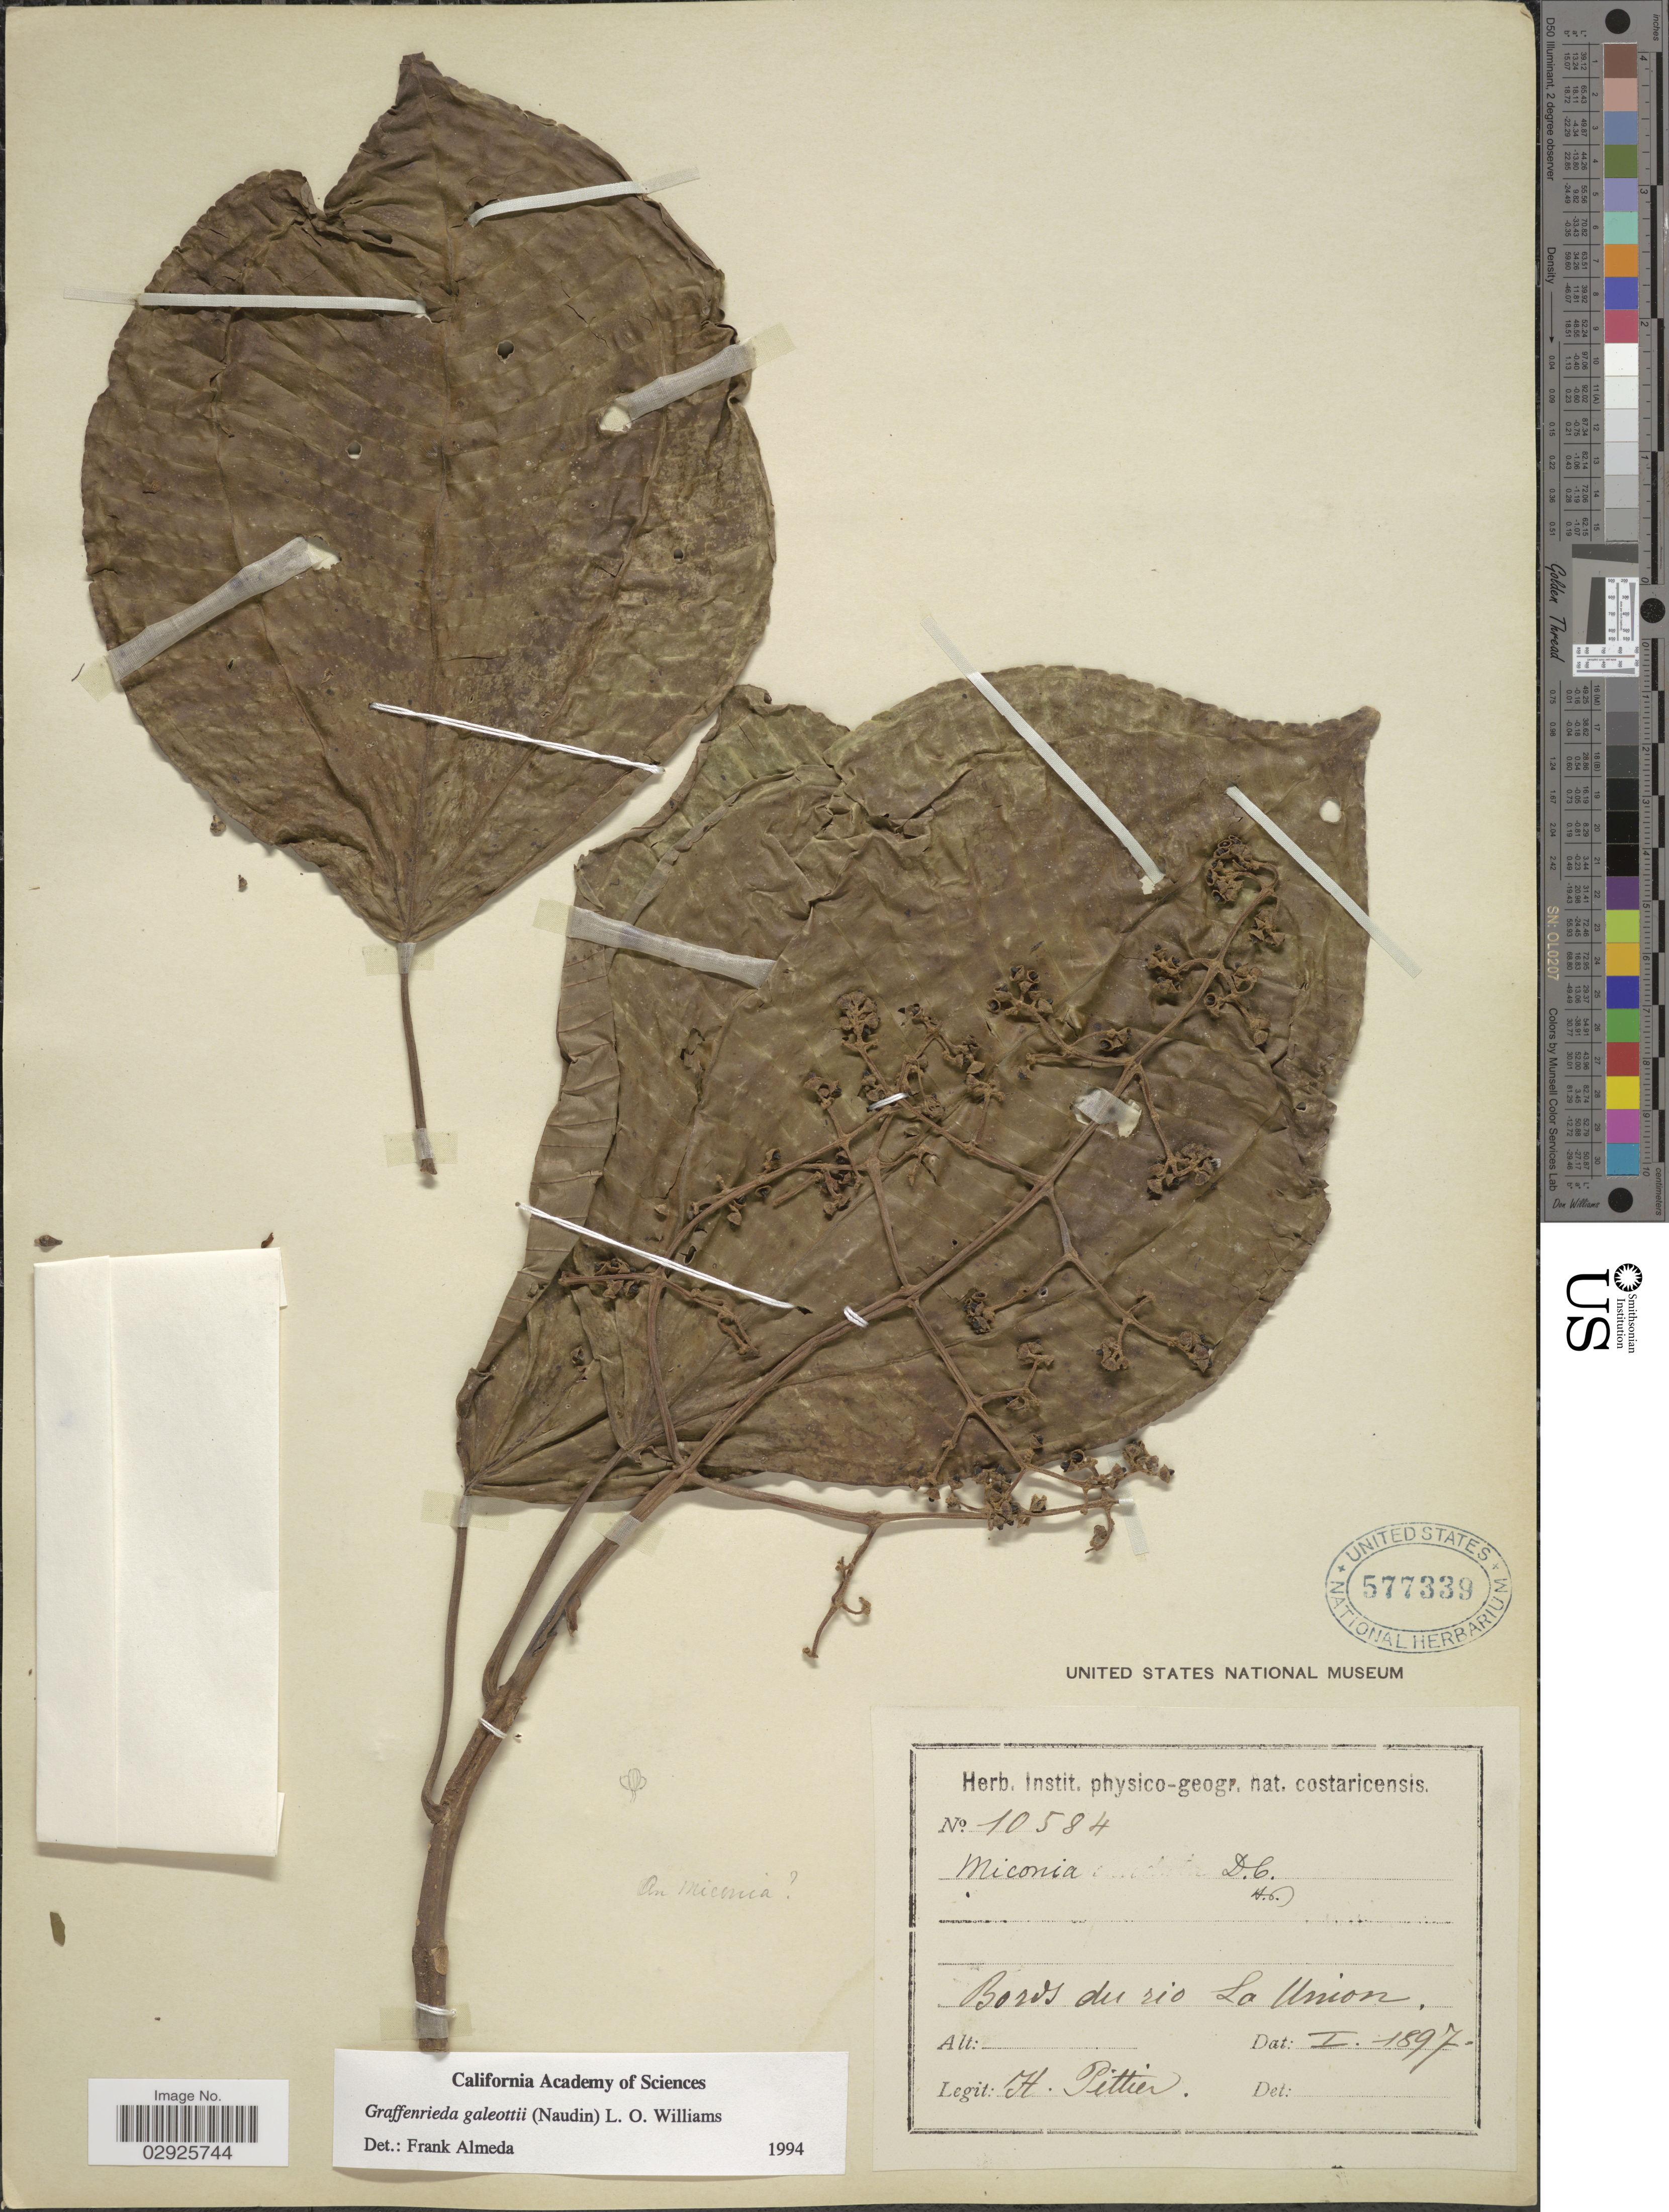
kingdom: Plantae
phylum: Tracheophyta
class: Magnoliopsida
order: Myrtales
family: Melastomataceae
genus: Graffenrieda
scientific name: Graffenrieda galeottii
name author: (Naudin) L.O. Williams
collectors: H. F. Pittier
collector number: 10584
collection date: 1897-01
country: Costa Rica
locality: Bords du rio La Union.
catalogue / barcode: US 577339